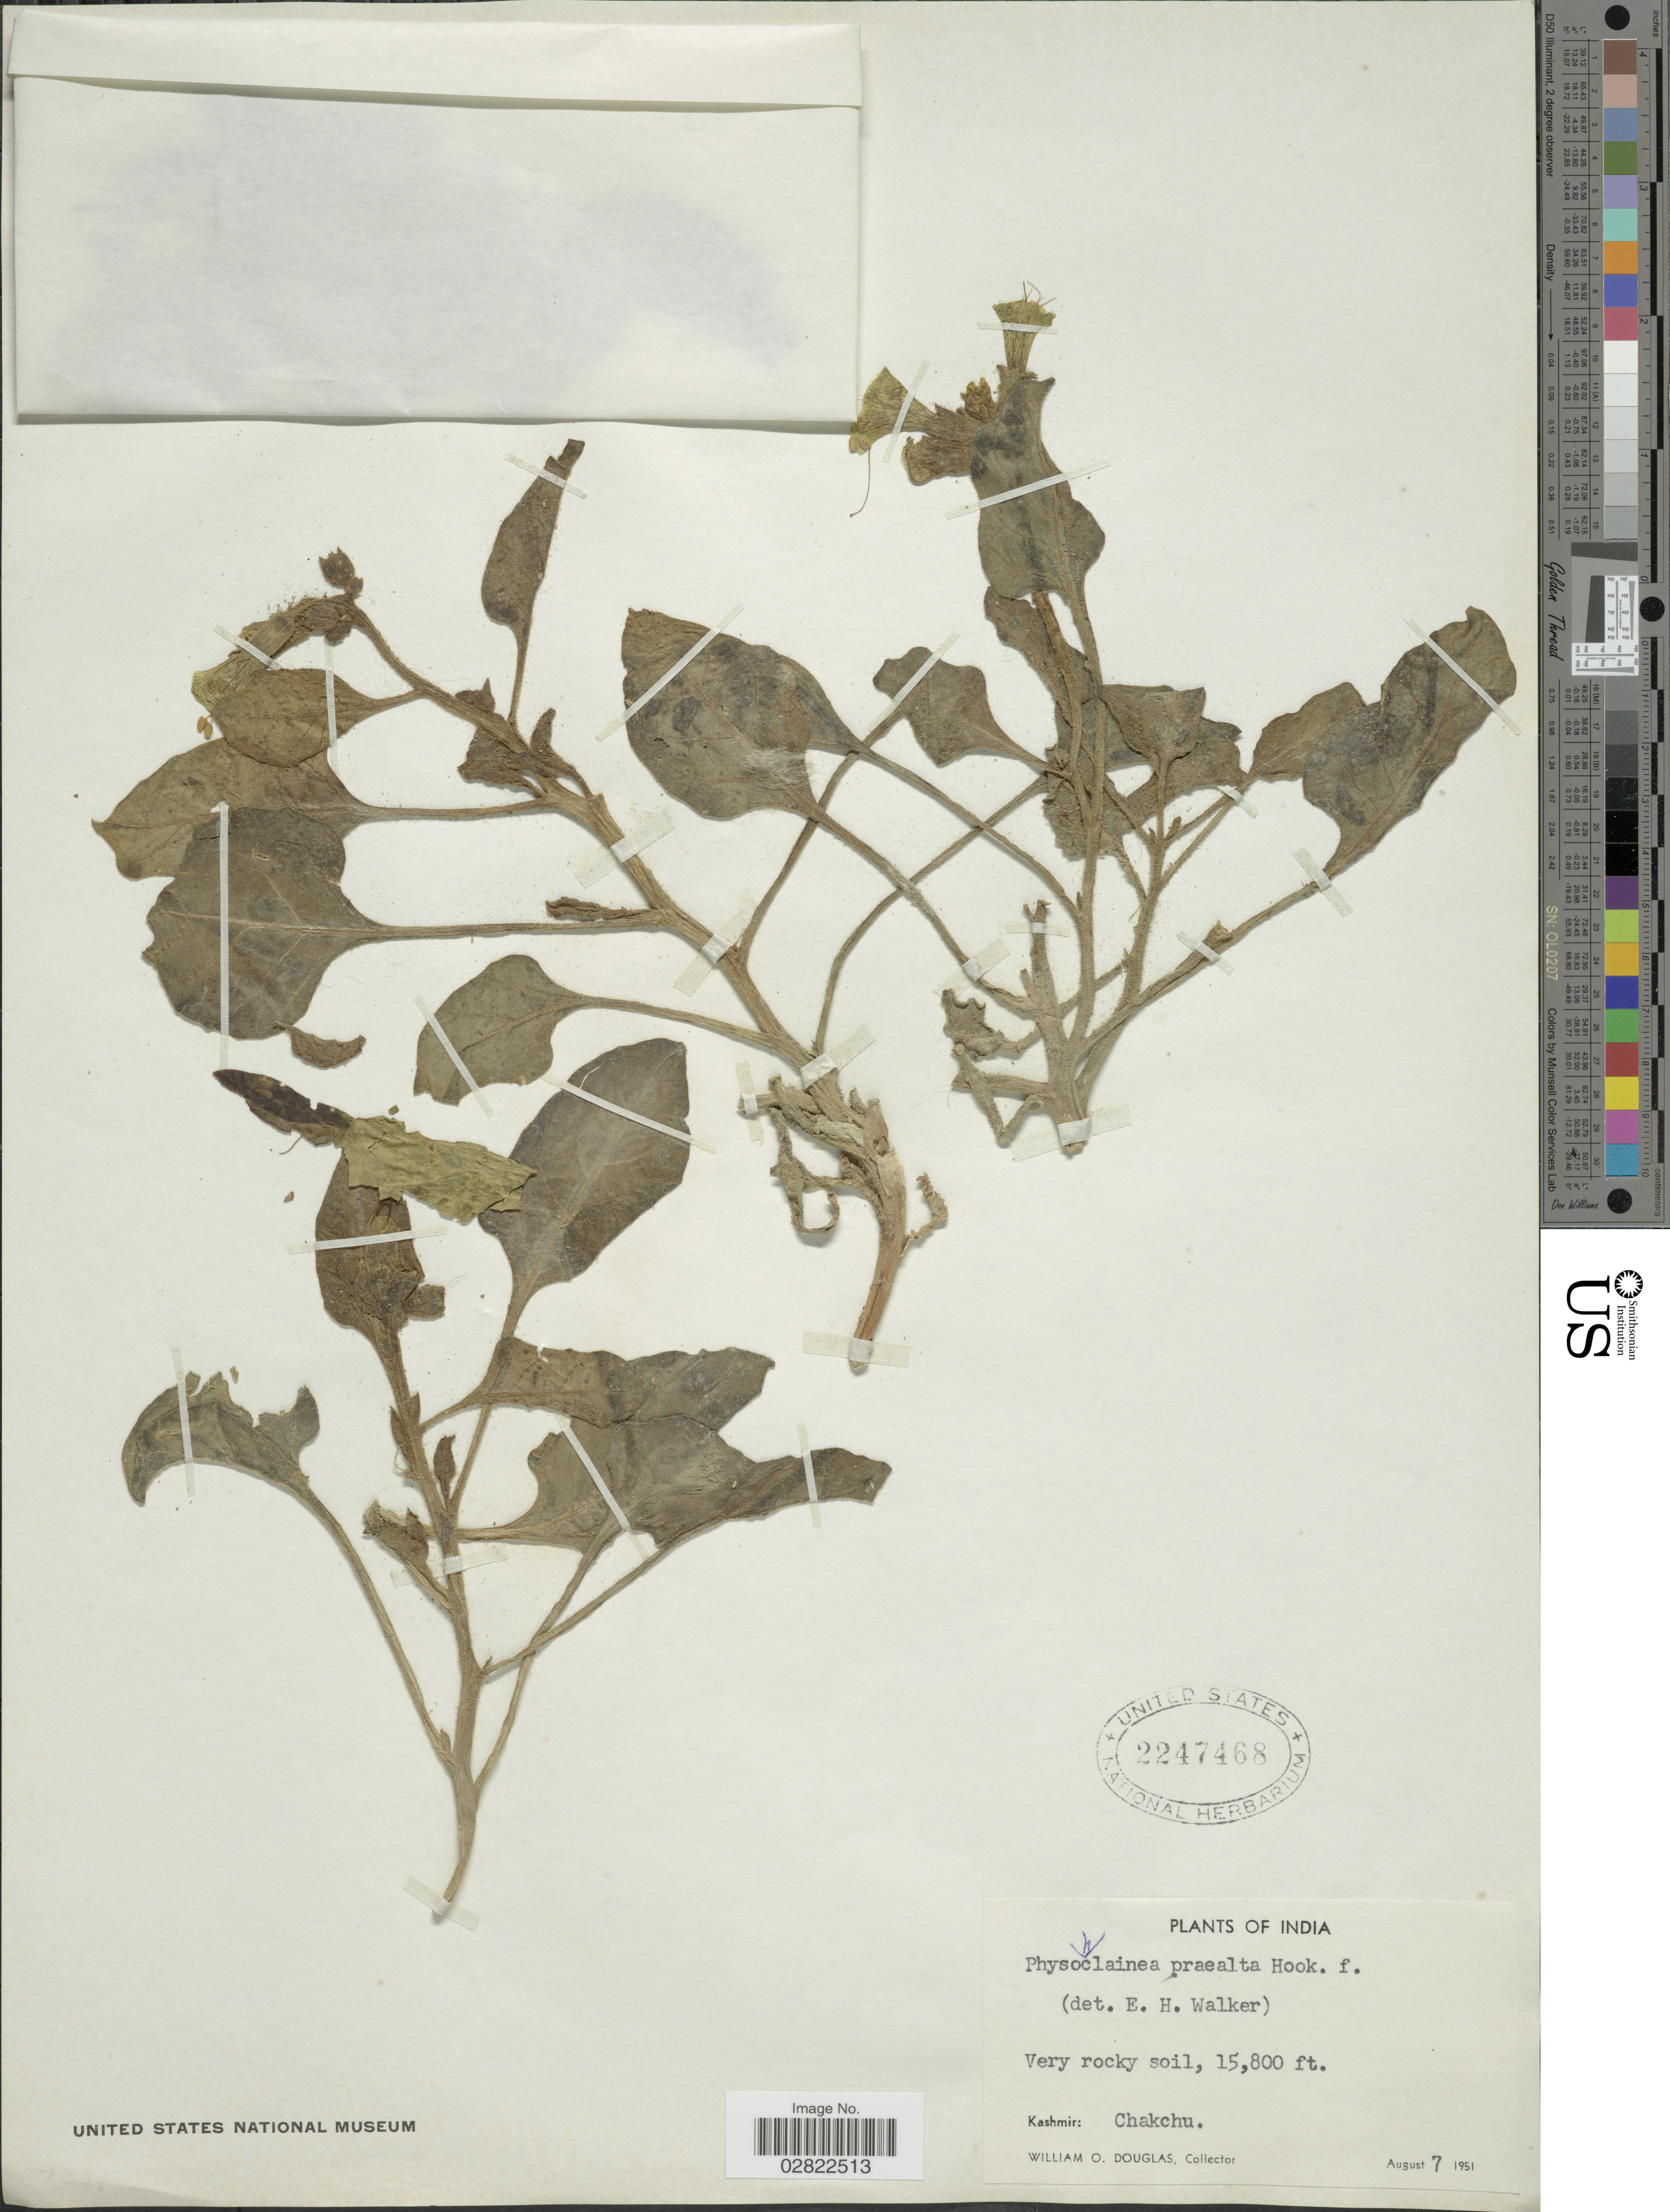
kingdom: Plantae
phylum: Tracheophyta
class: Magnoliopsida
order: Solanales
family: Solanaceae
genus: Physochlaina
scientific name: Physochlaina praealta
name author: (Decne.) Miers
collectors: W. Douglas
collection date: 1951-08-07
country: India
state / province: Jammu and Kashmir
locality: Kashmir: Chakchu.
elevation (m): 4816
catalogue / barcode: US 2247468